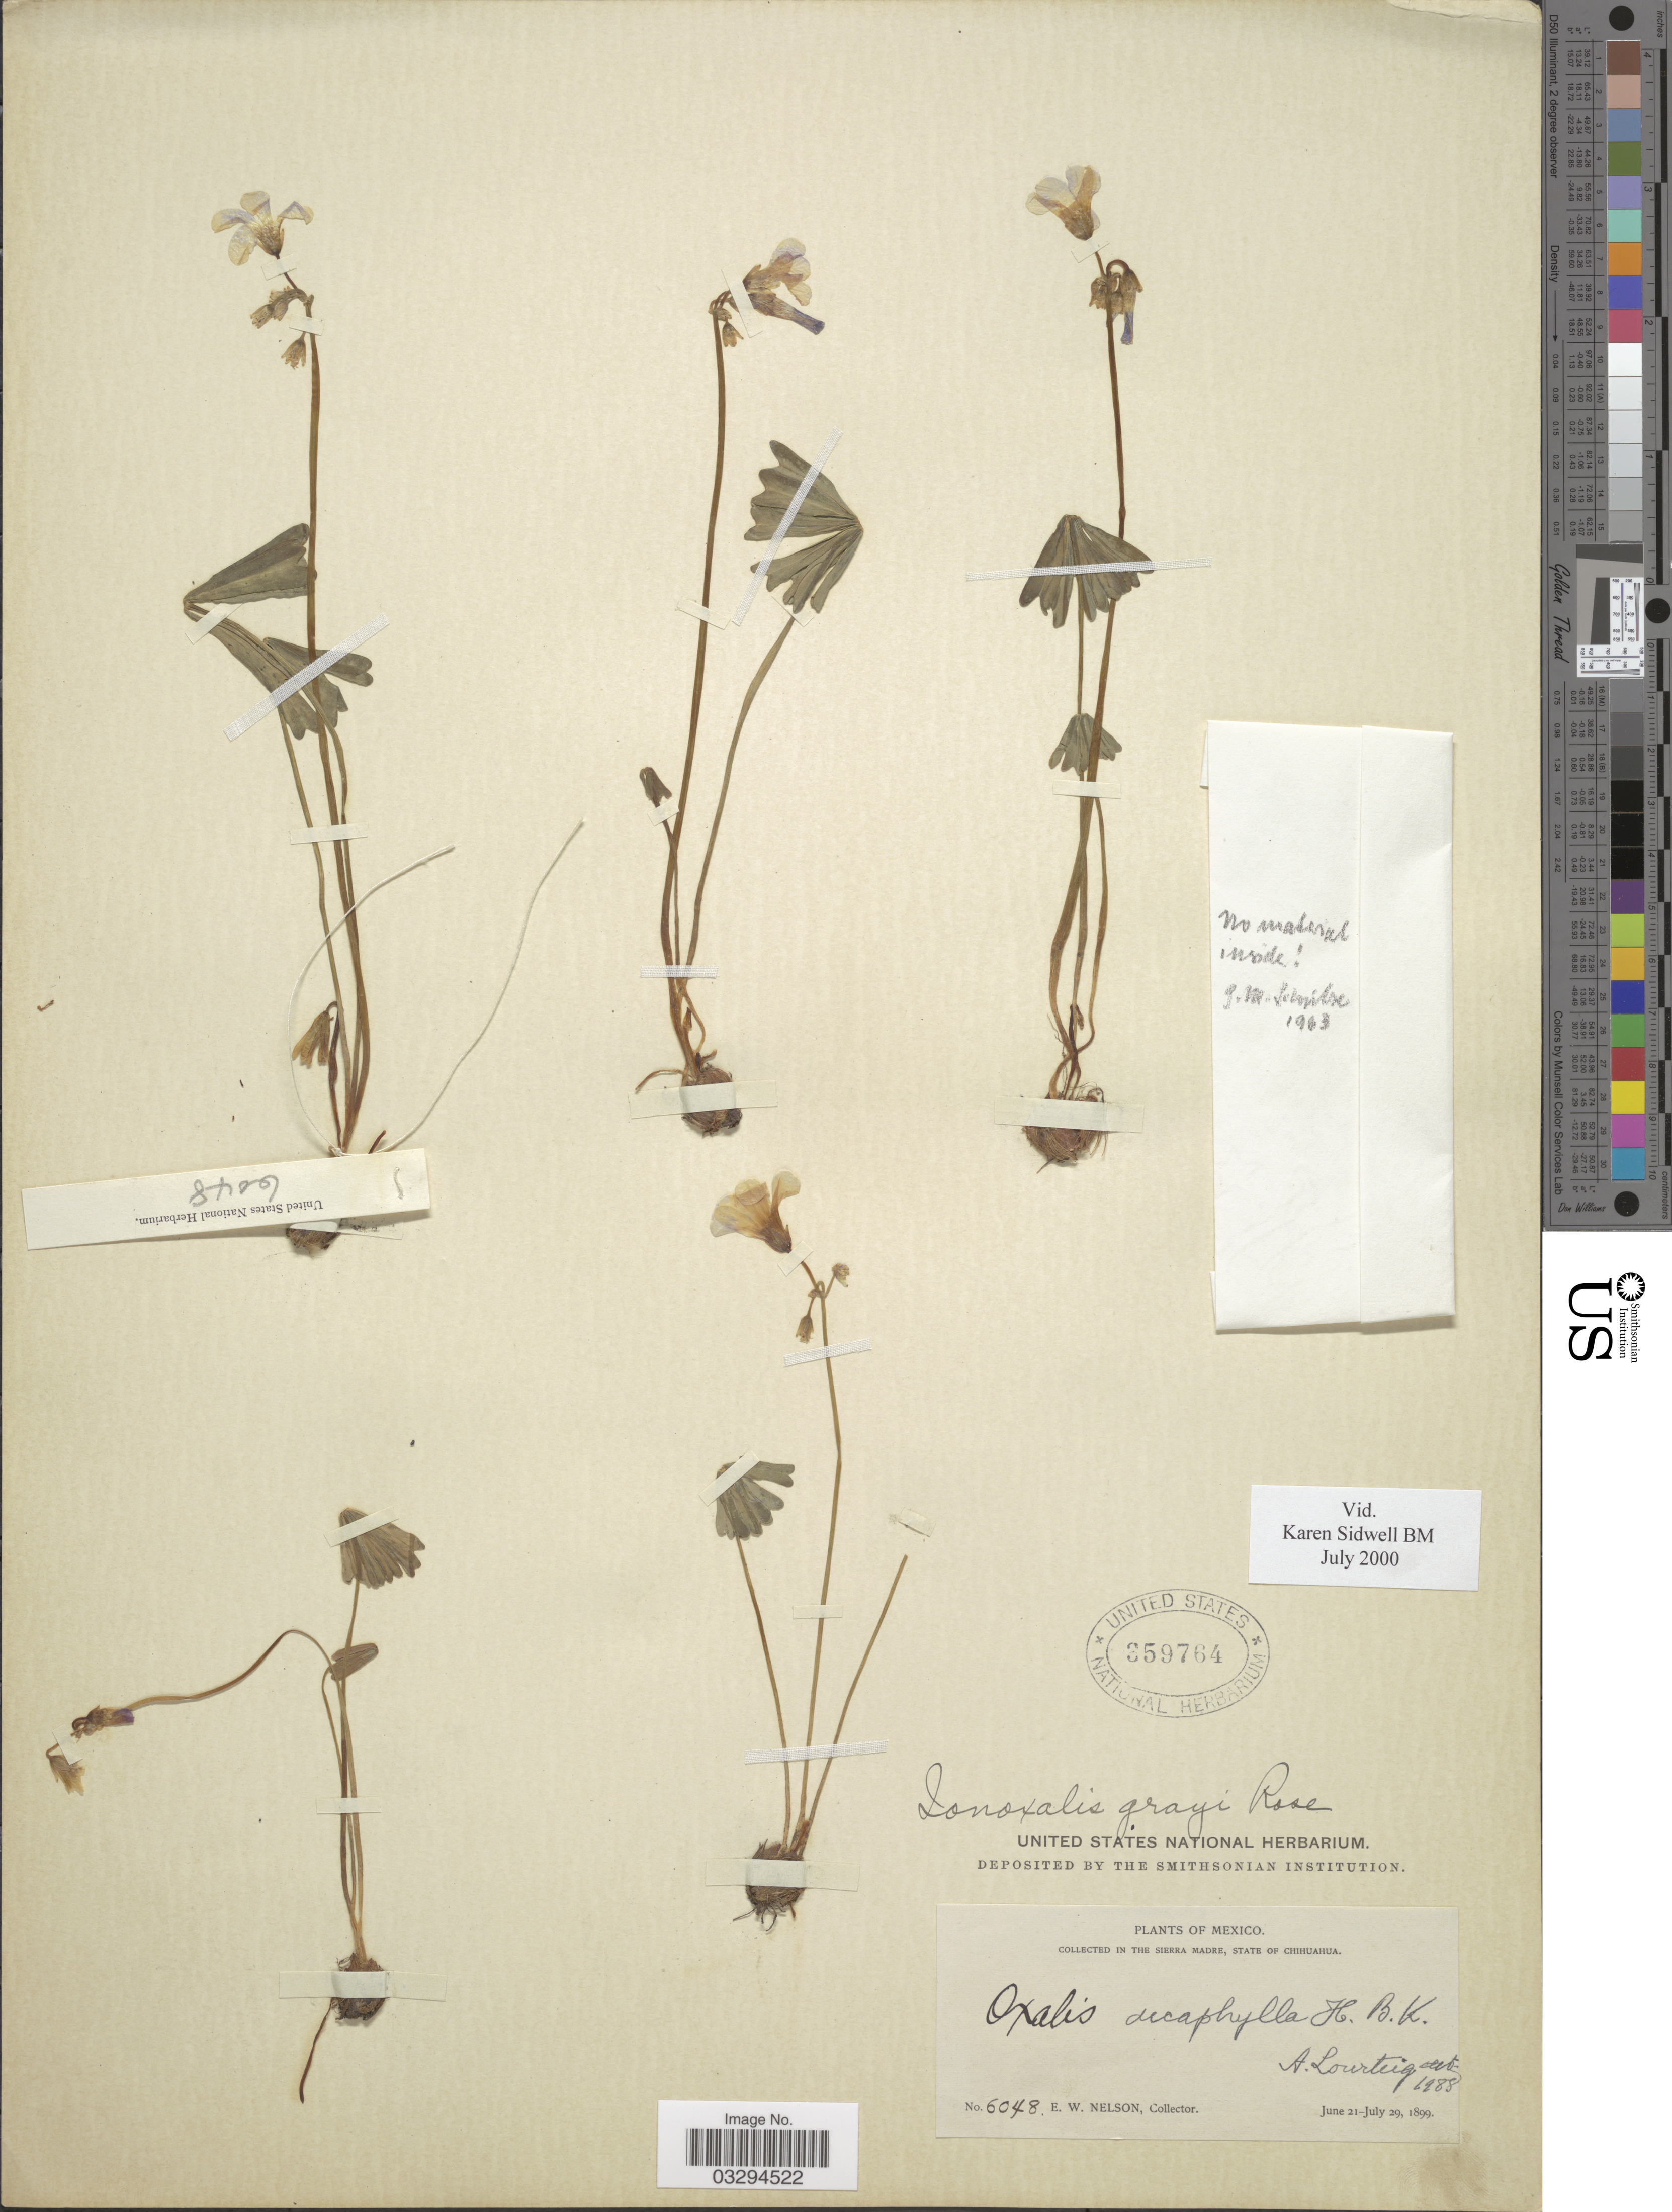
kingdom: Plantae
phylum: Tracheophyta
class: Magnoliopsida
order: Oxalidales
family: Oxalidaceae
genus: Oxalis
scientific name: Oxalis decaphylla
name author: Kunth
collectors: E. W. Nelson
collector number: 6048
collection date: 1899-06-21/1899-07-29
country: Mexico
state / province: Chihuahua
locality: In the Sierra Madre.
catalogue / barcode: US 359764